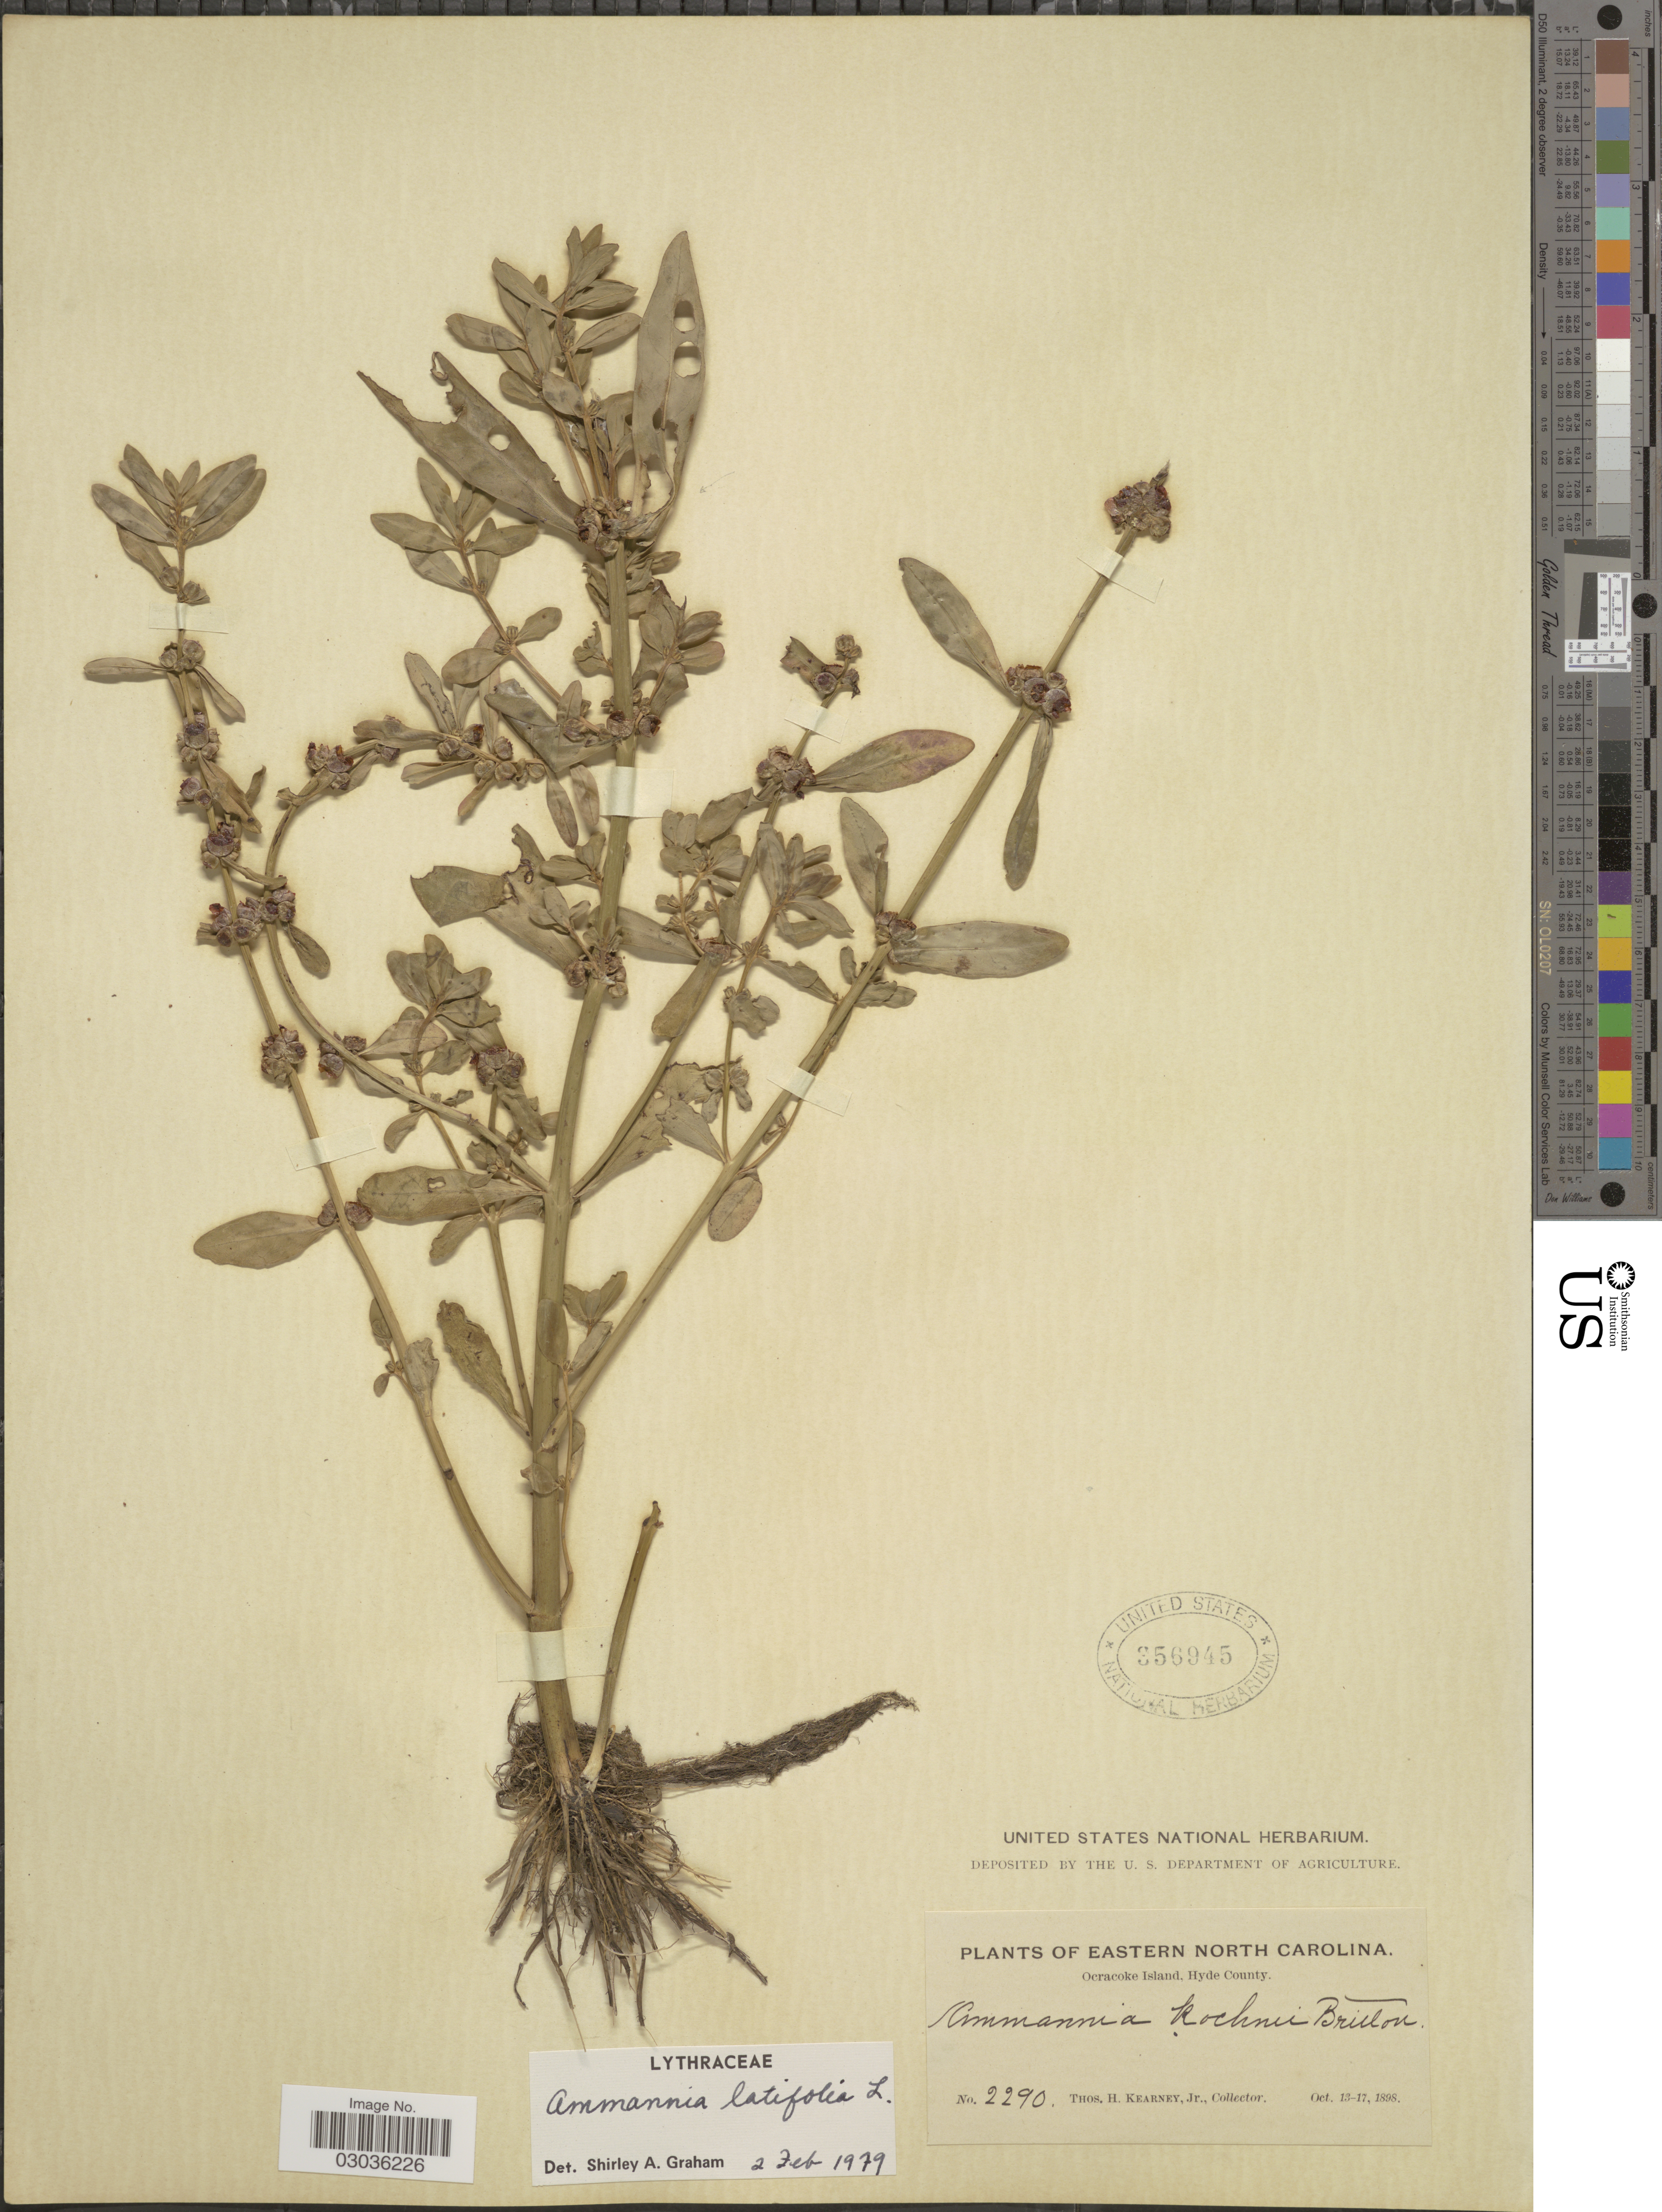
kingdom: Plantae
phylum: Tracheophyta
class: Magnoliopsida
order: Myrtales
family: Lythraceae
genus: Ammannia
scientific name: Ammannia latifolia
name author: L.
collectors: T. H. Kearney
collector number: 2290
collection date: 1898-10-13/1898-10-17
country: United States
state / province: North Carolina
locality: Oeracoke Island, Hyde County.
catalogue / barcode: US 356945